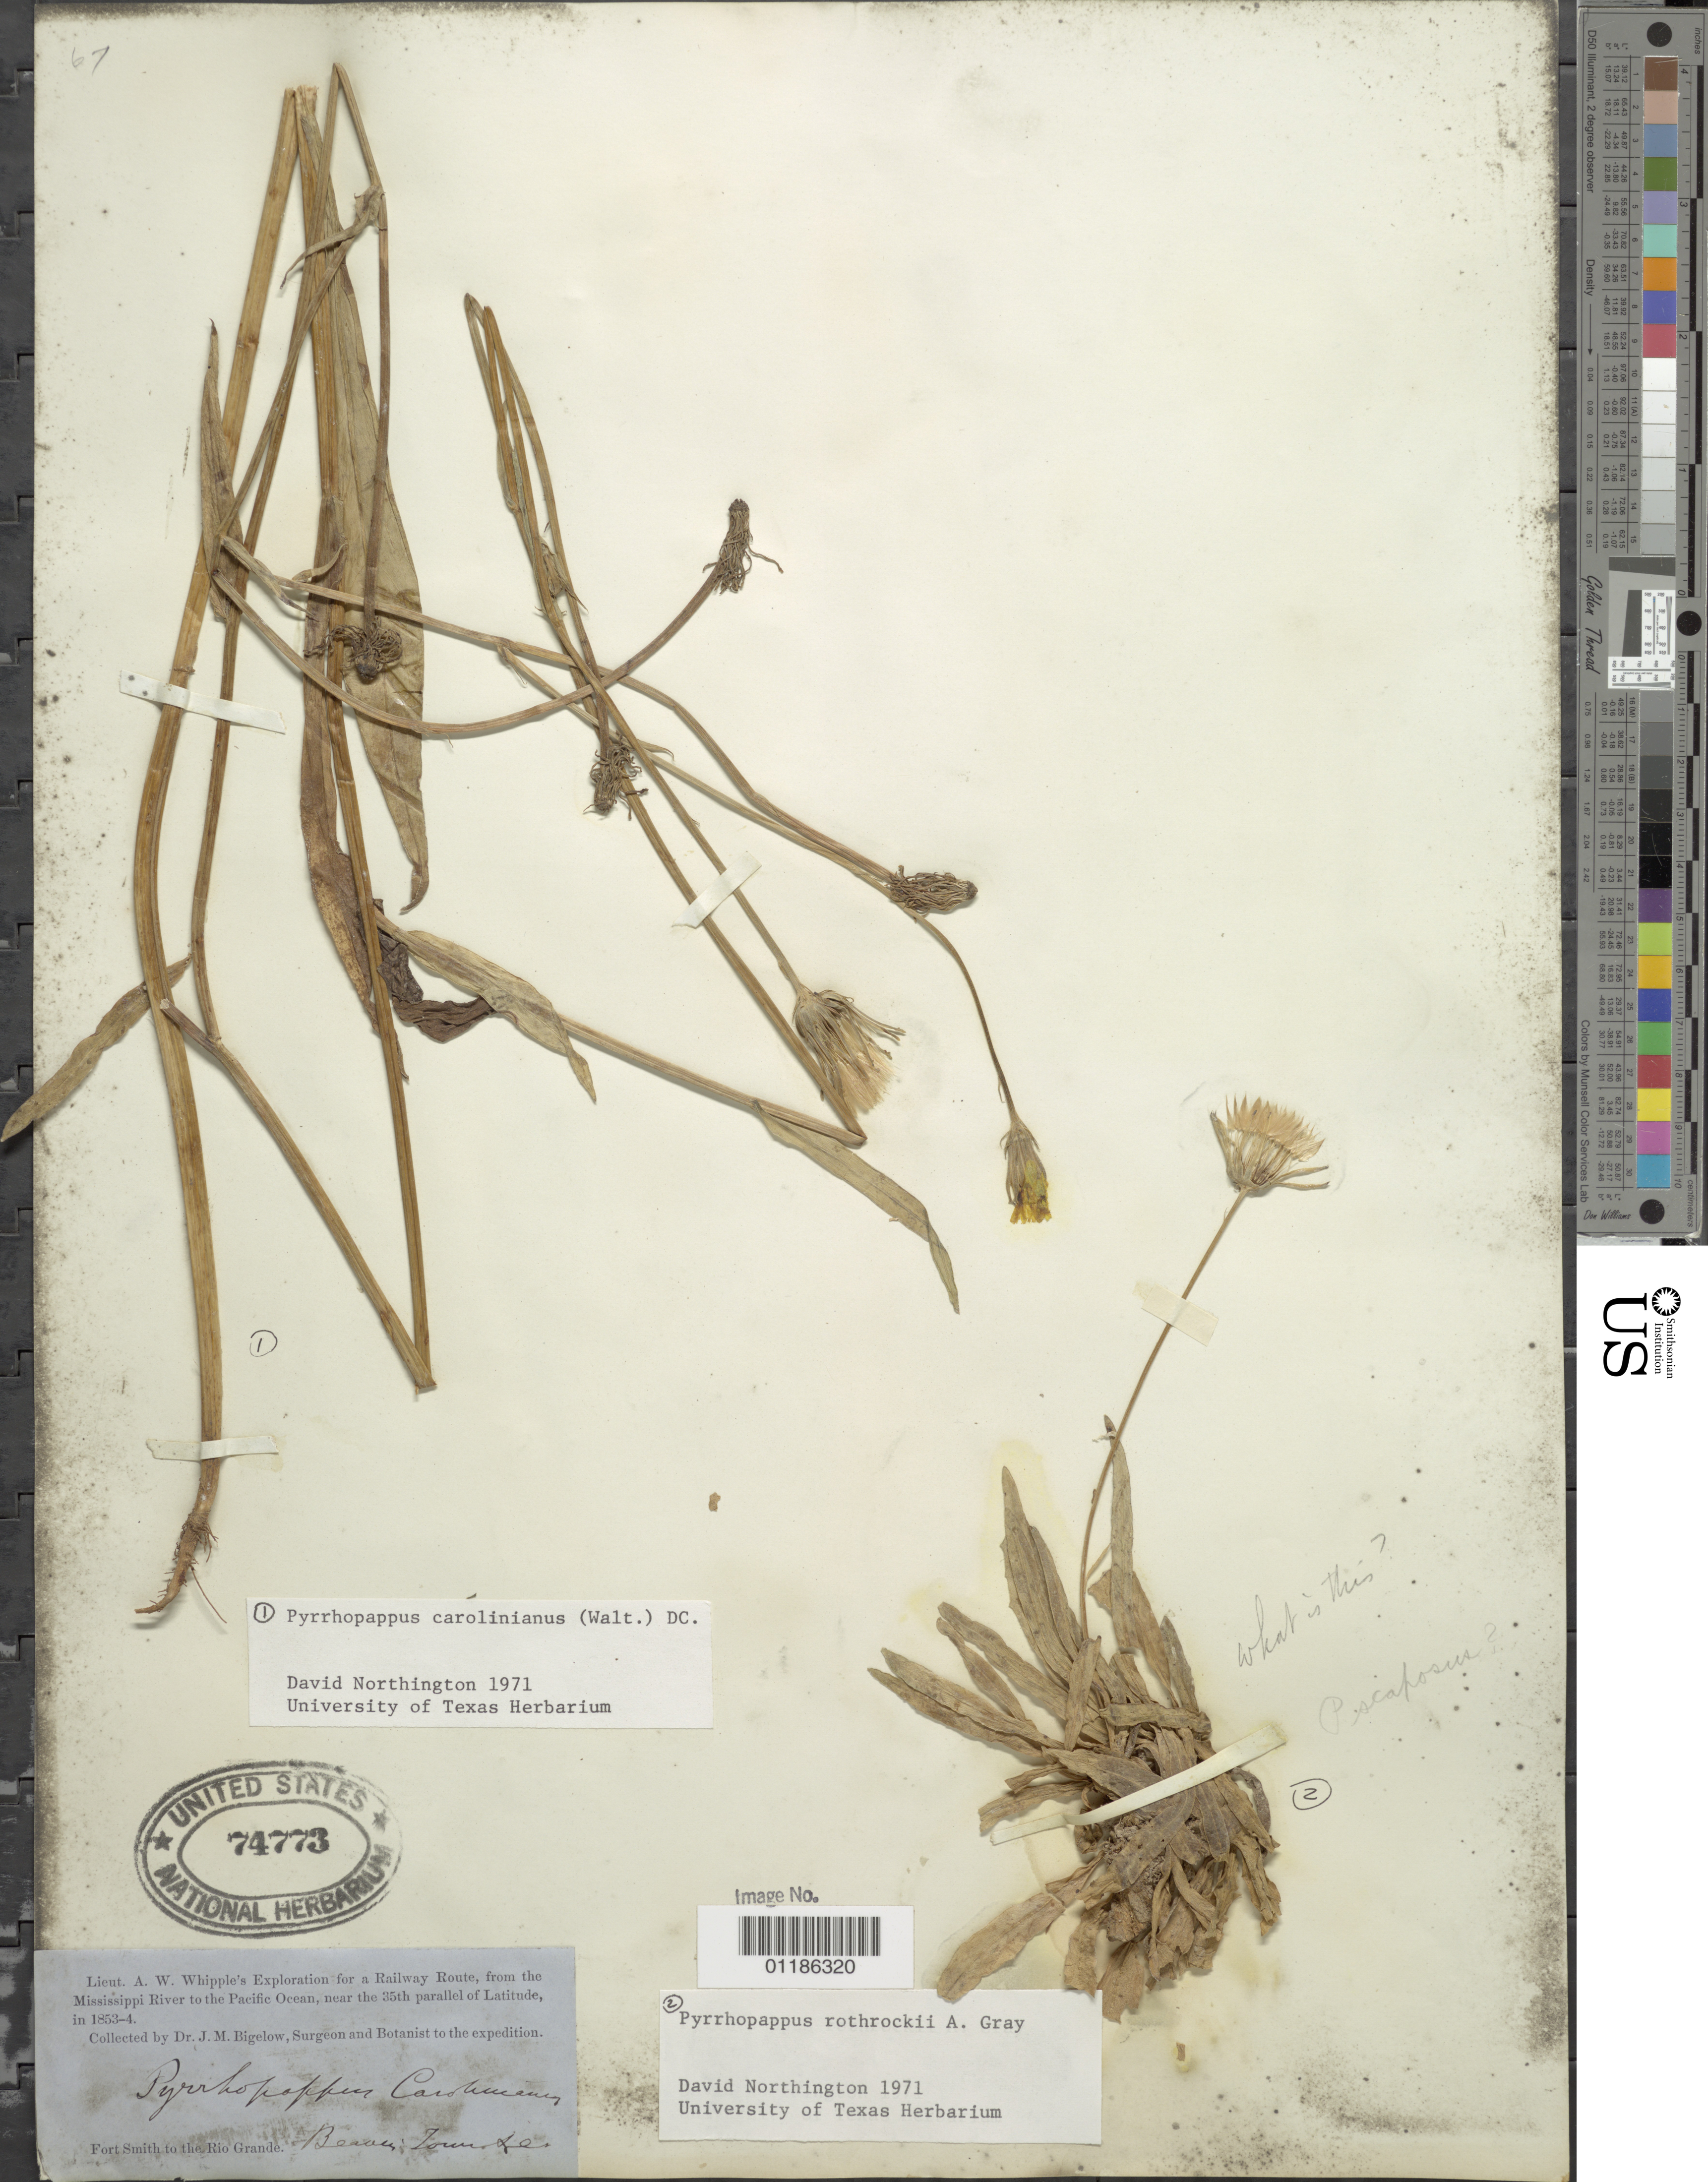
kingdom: Plantae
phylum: Tracheophyta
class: Magnoliopsida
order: Asterales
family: Asteraceae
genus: Pyrrhopappus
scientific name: Pyrrhopappus carolinianus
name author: (Walter) DC.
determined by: Northington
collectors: J. M. Bigelow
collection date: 1853/1854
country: United States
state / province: Oklahoma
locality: Fort Smith to the Rio Grande, Beaver Town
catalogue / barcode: US 74773